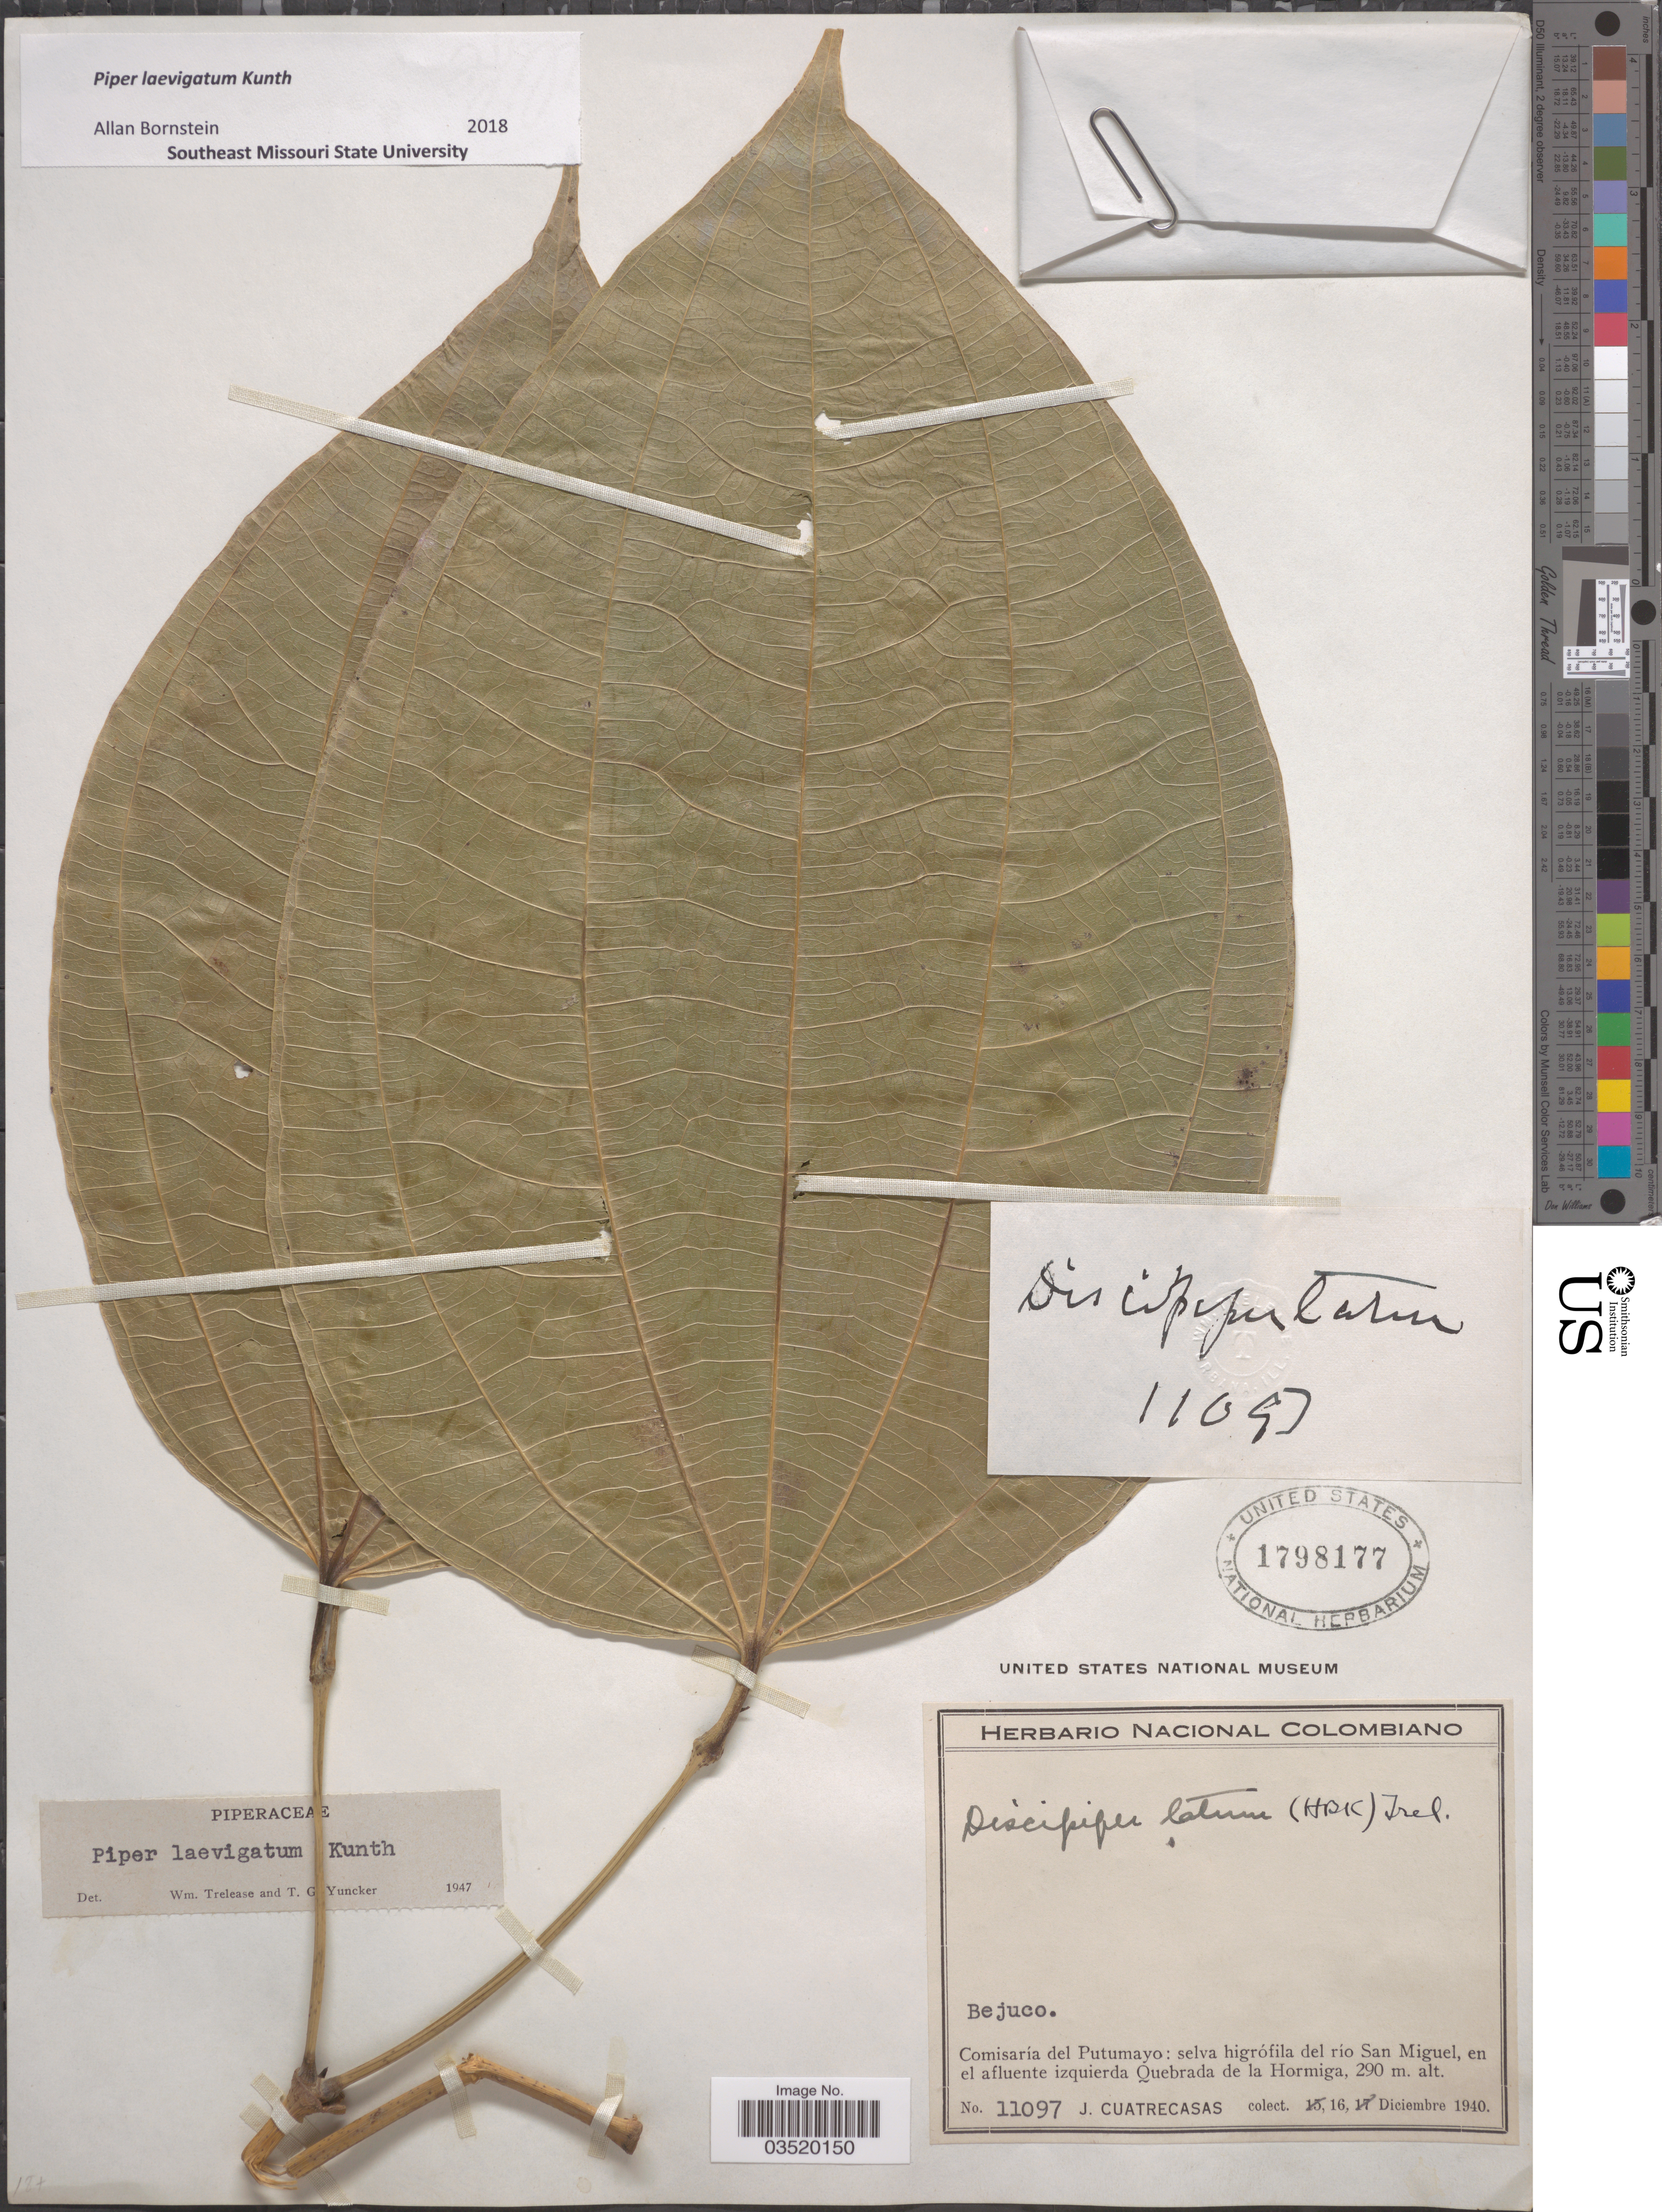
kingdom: Plantae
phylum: Tracheophyta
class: Magnoliopsida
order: Piperales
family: Piperaceae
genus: Piper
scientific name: Piper laevigatum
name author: Kunth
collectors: J. Cuatrecasas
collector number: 11097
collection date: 1940-12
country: Colombia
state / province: Putumayo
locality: Comisaría del Putumayo: selva higrófila del río San Miguel, en el afluente izqueirda Quebrada de la Hormiga.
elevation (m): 290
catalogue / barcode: US 1798177